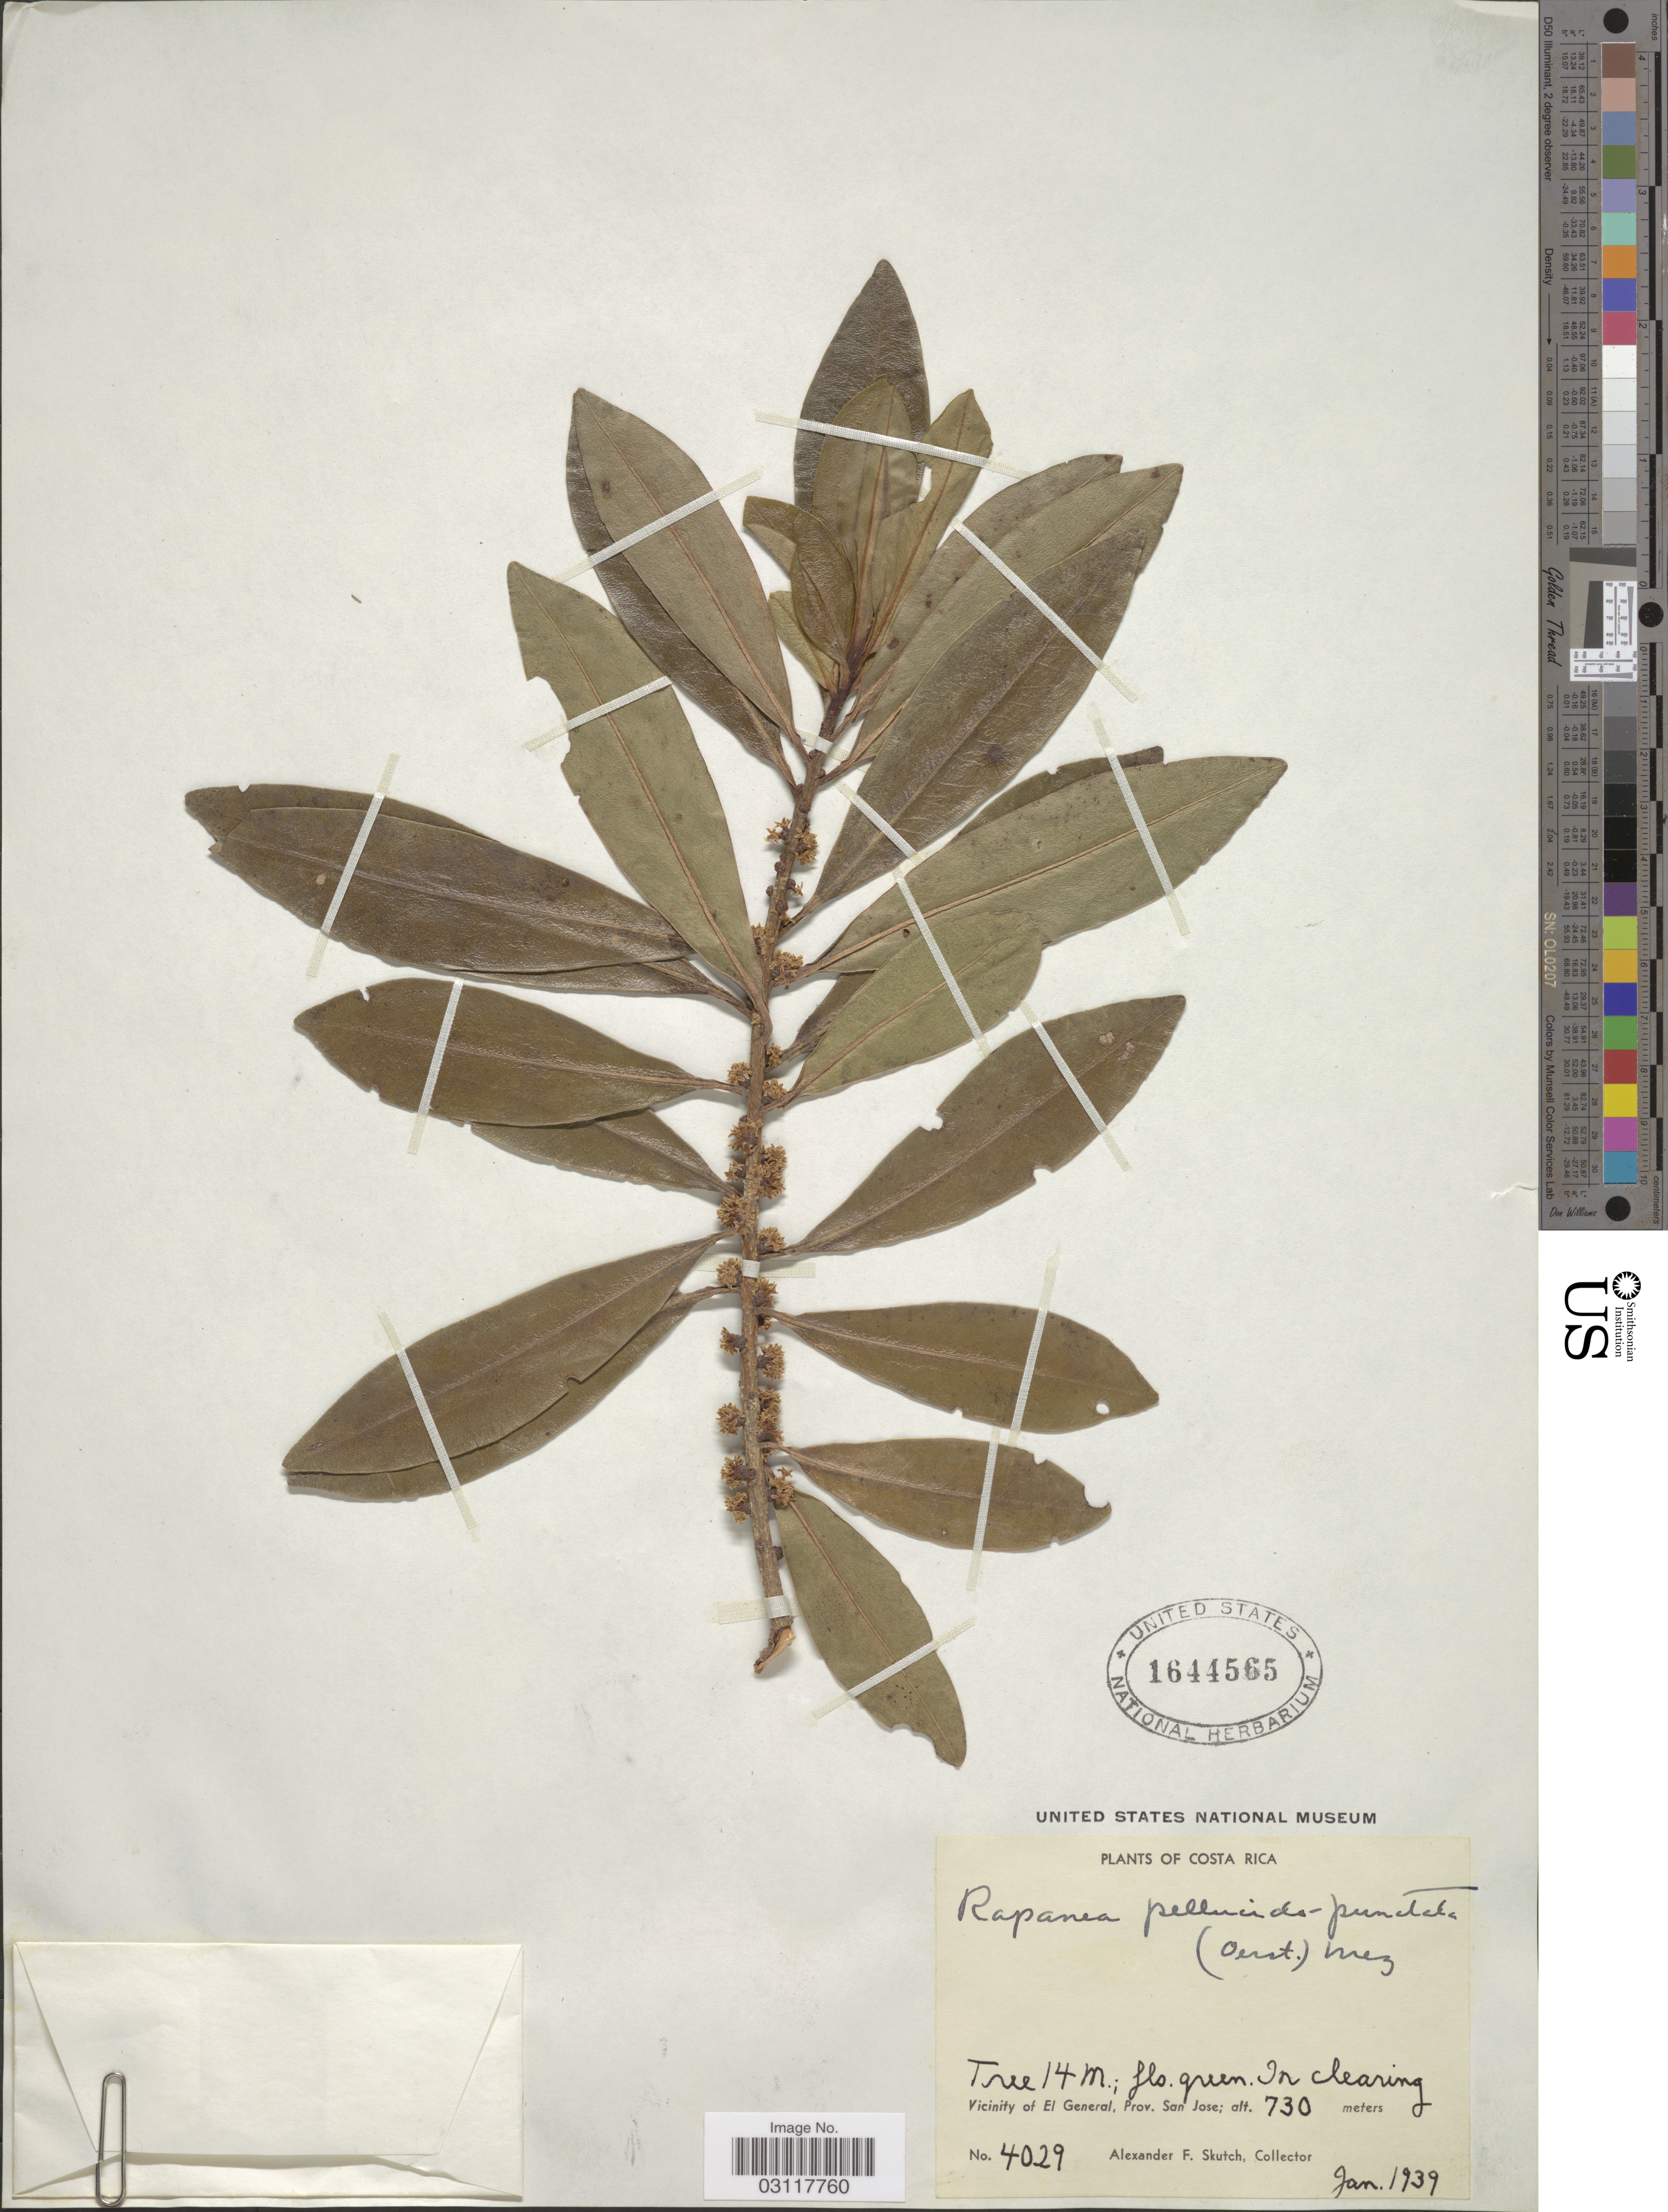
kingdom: Plantae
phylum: Tracheophyta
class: Magnoliopsida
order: Ericales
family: Primulaceae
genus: Rapanea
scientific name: Rapanea pellucidopunctata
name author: (Oerst.) Mez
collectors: A. F. Skutch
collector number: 4029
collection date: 1939-01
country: Costa Rica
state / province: San José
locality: Vicinity of el General.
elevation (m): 730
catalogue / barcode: US 1644565